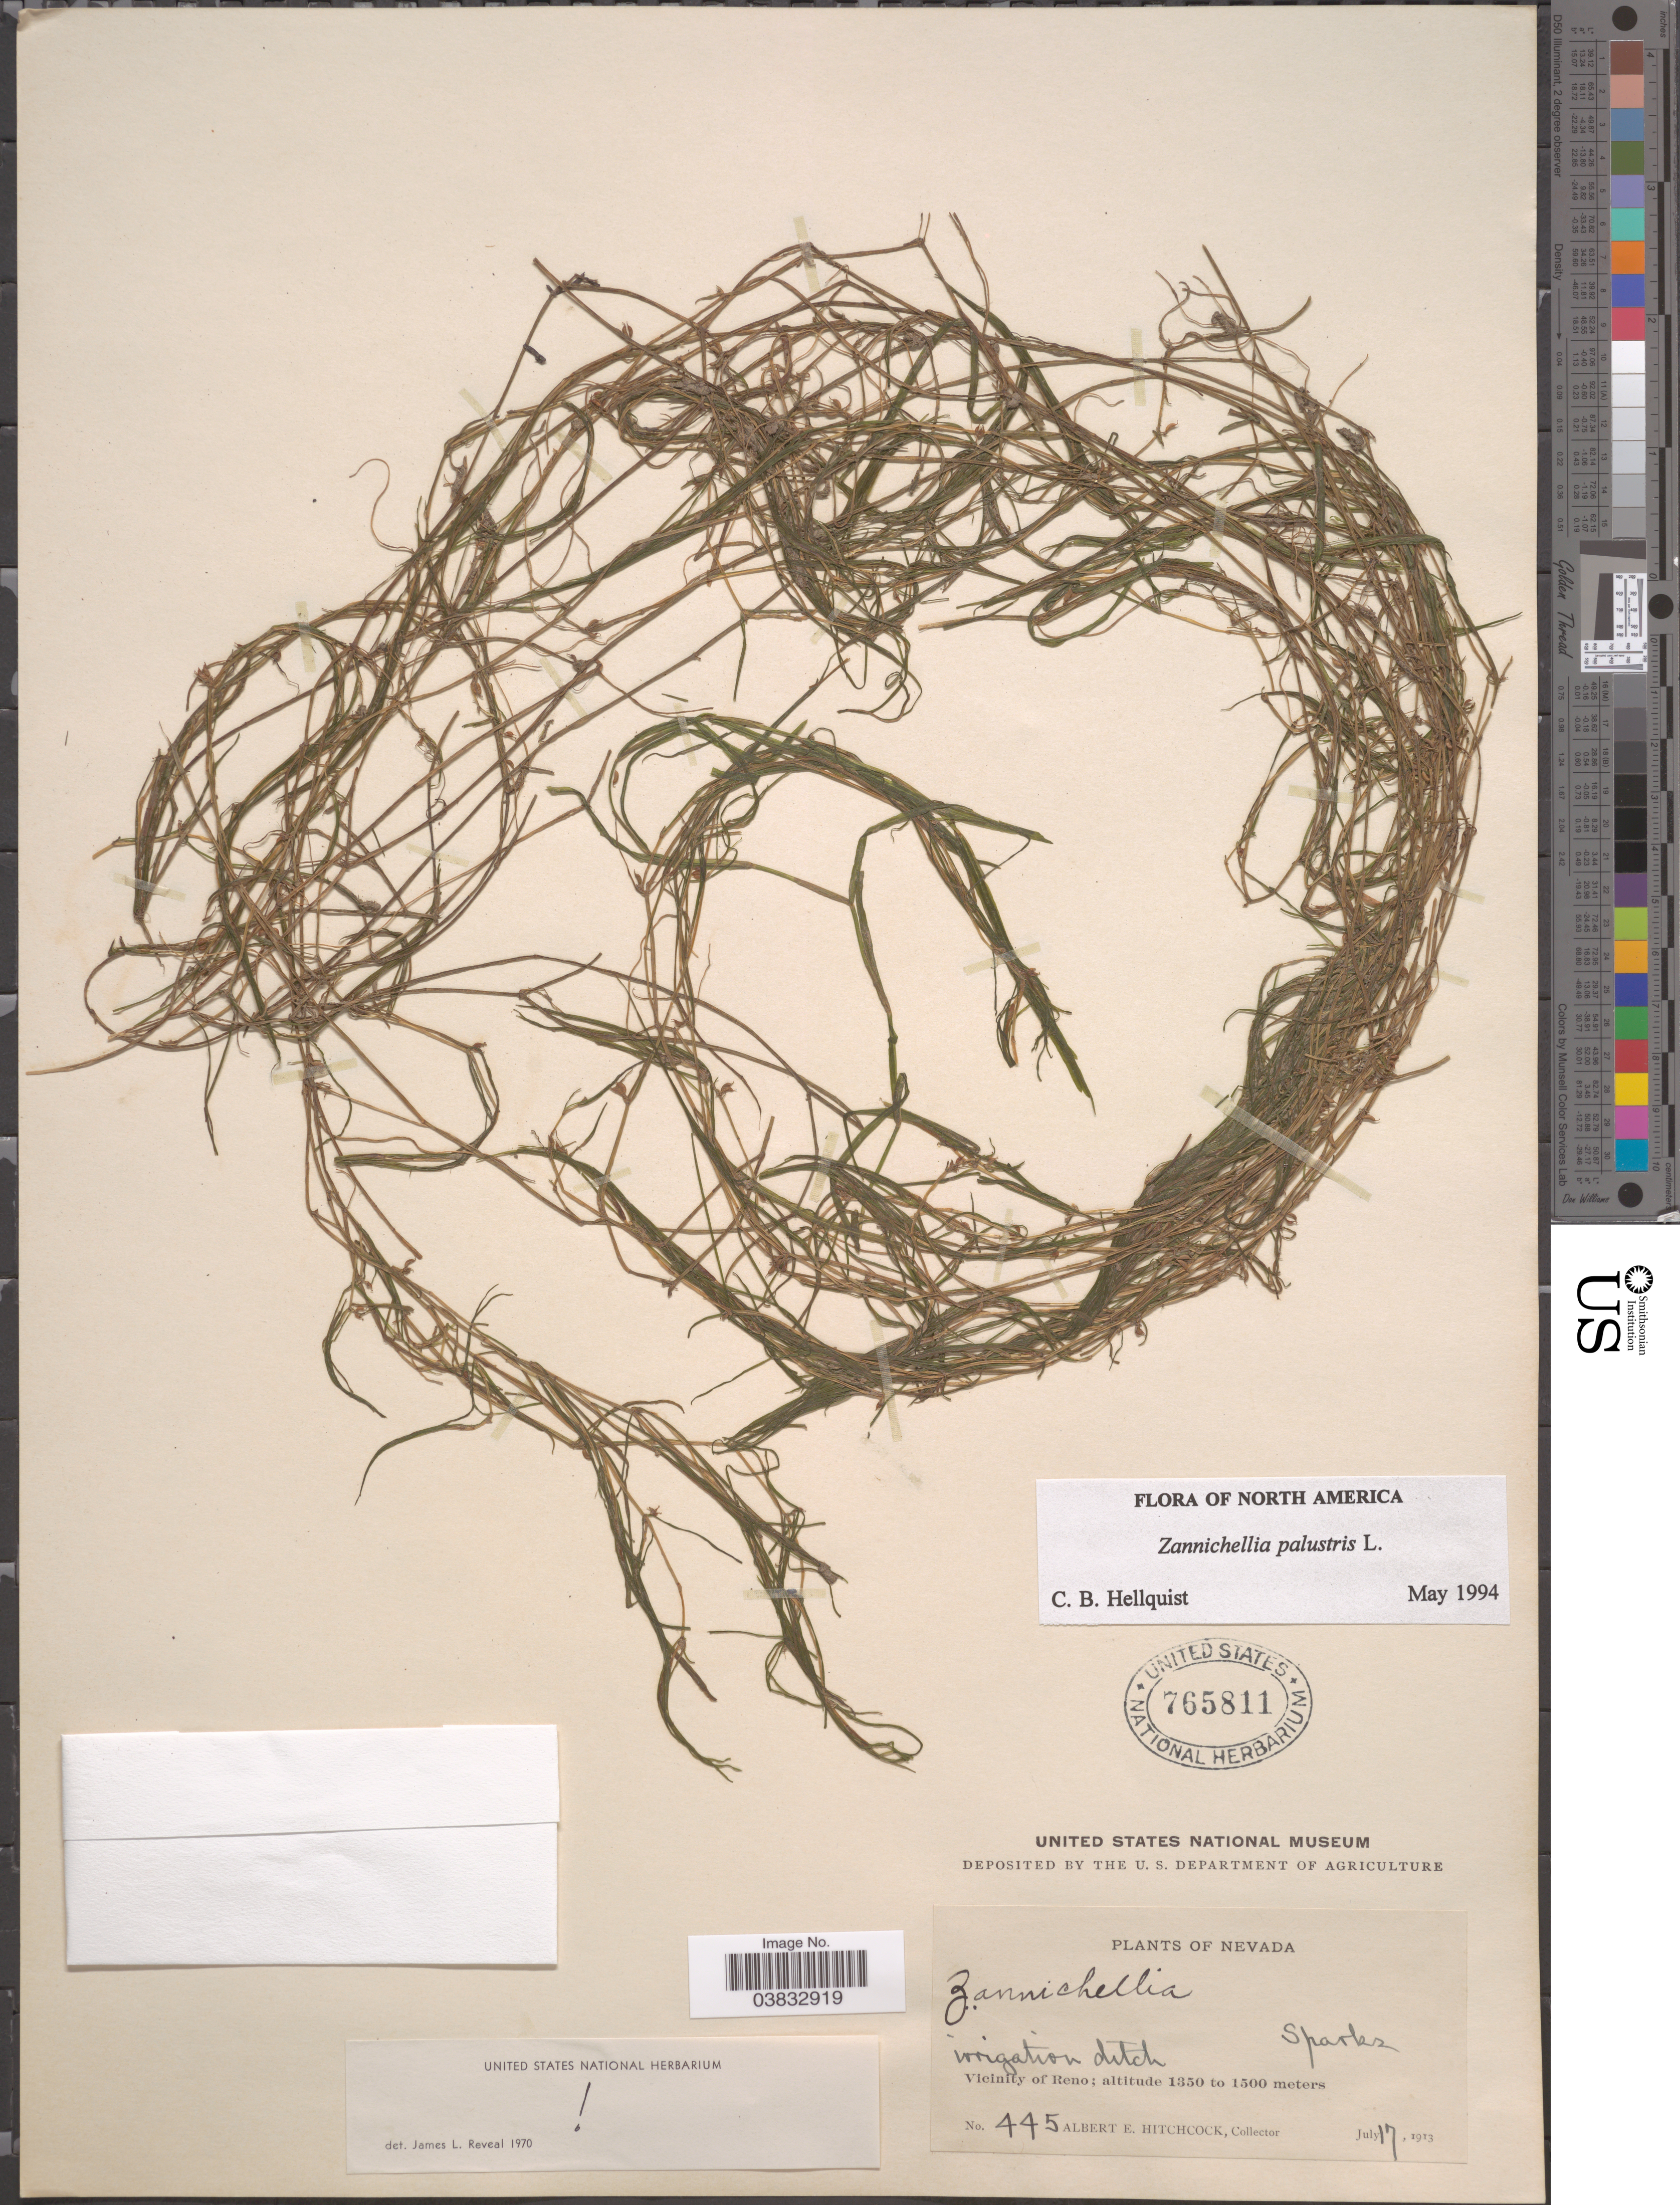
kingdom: Plantae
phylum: Tracheophyta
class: Liliopsida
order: Alismatales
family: Potamogetonaceae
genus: Zannichellia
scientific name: Zannichellia palustris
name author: L.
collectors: A. Hitchcock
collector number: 445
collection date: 1913-07-17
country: United States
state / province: Nevada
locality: Vicinity of Reno.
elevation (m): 1350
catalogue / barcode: US 765811